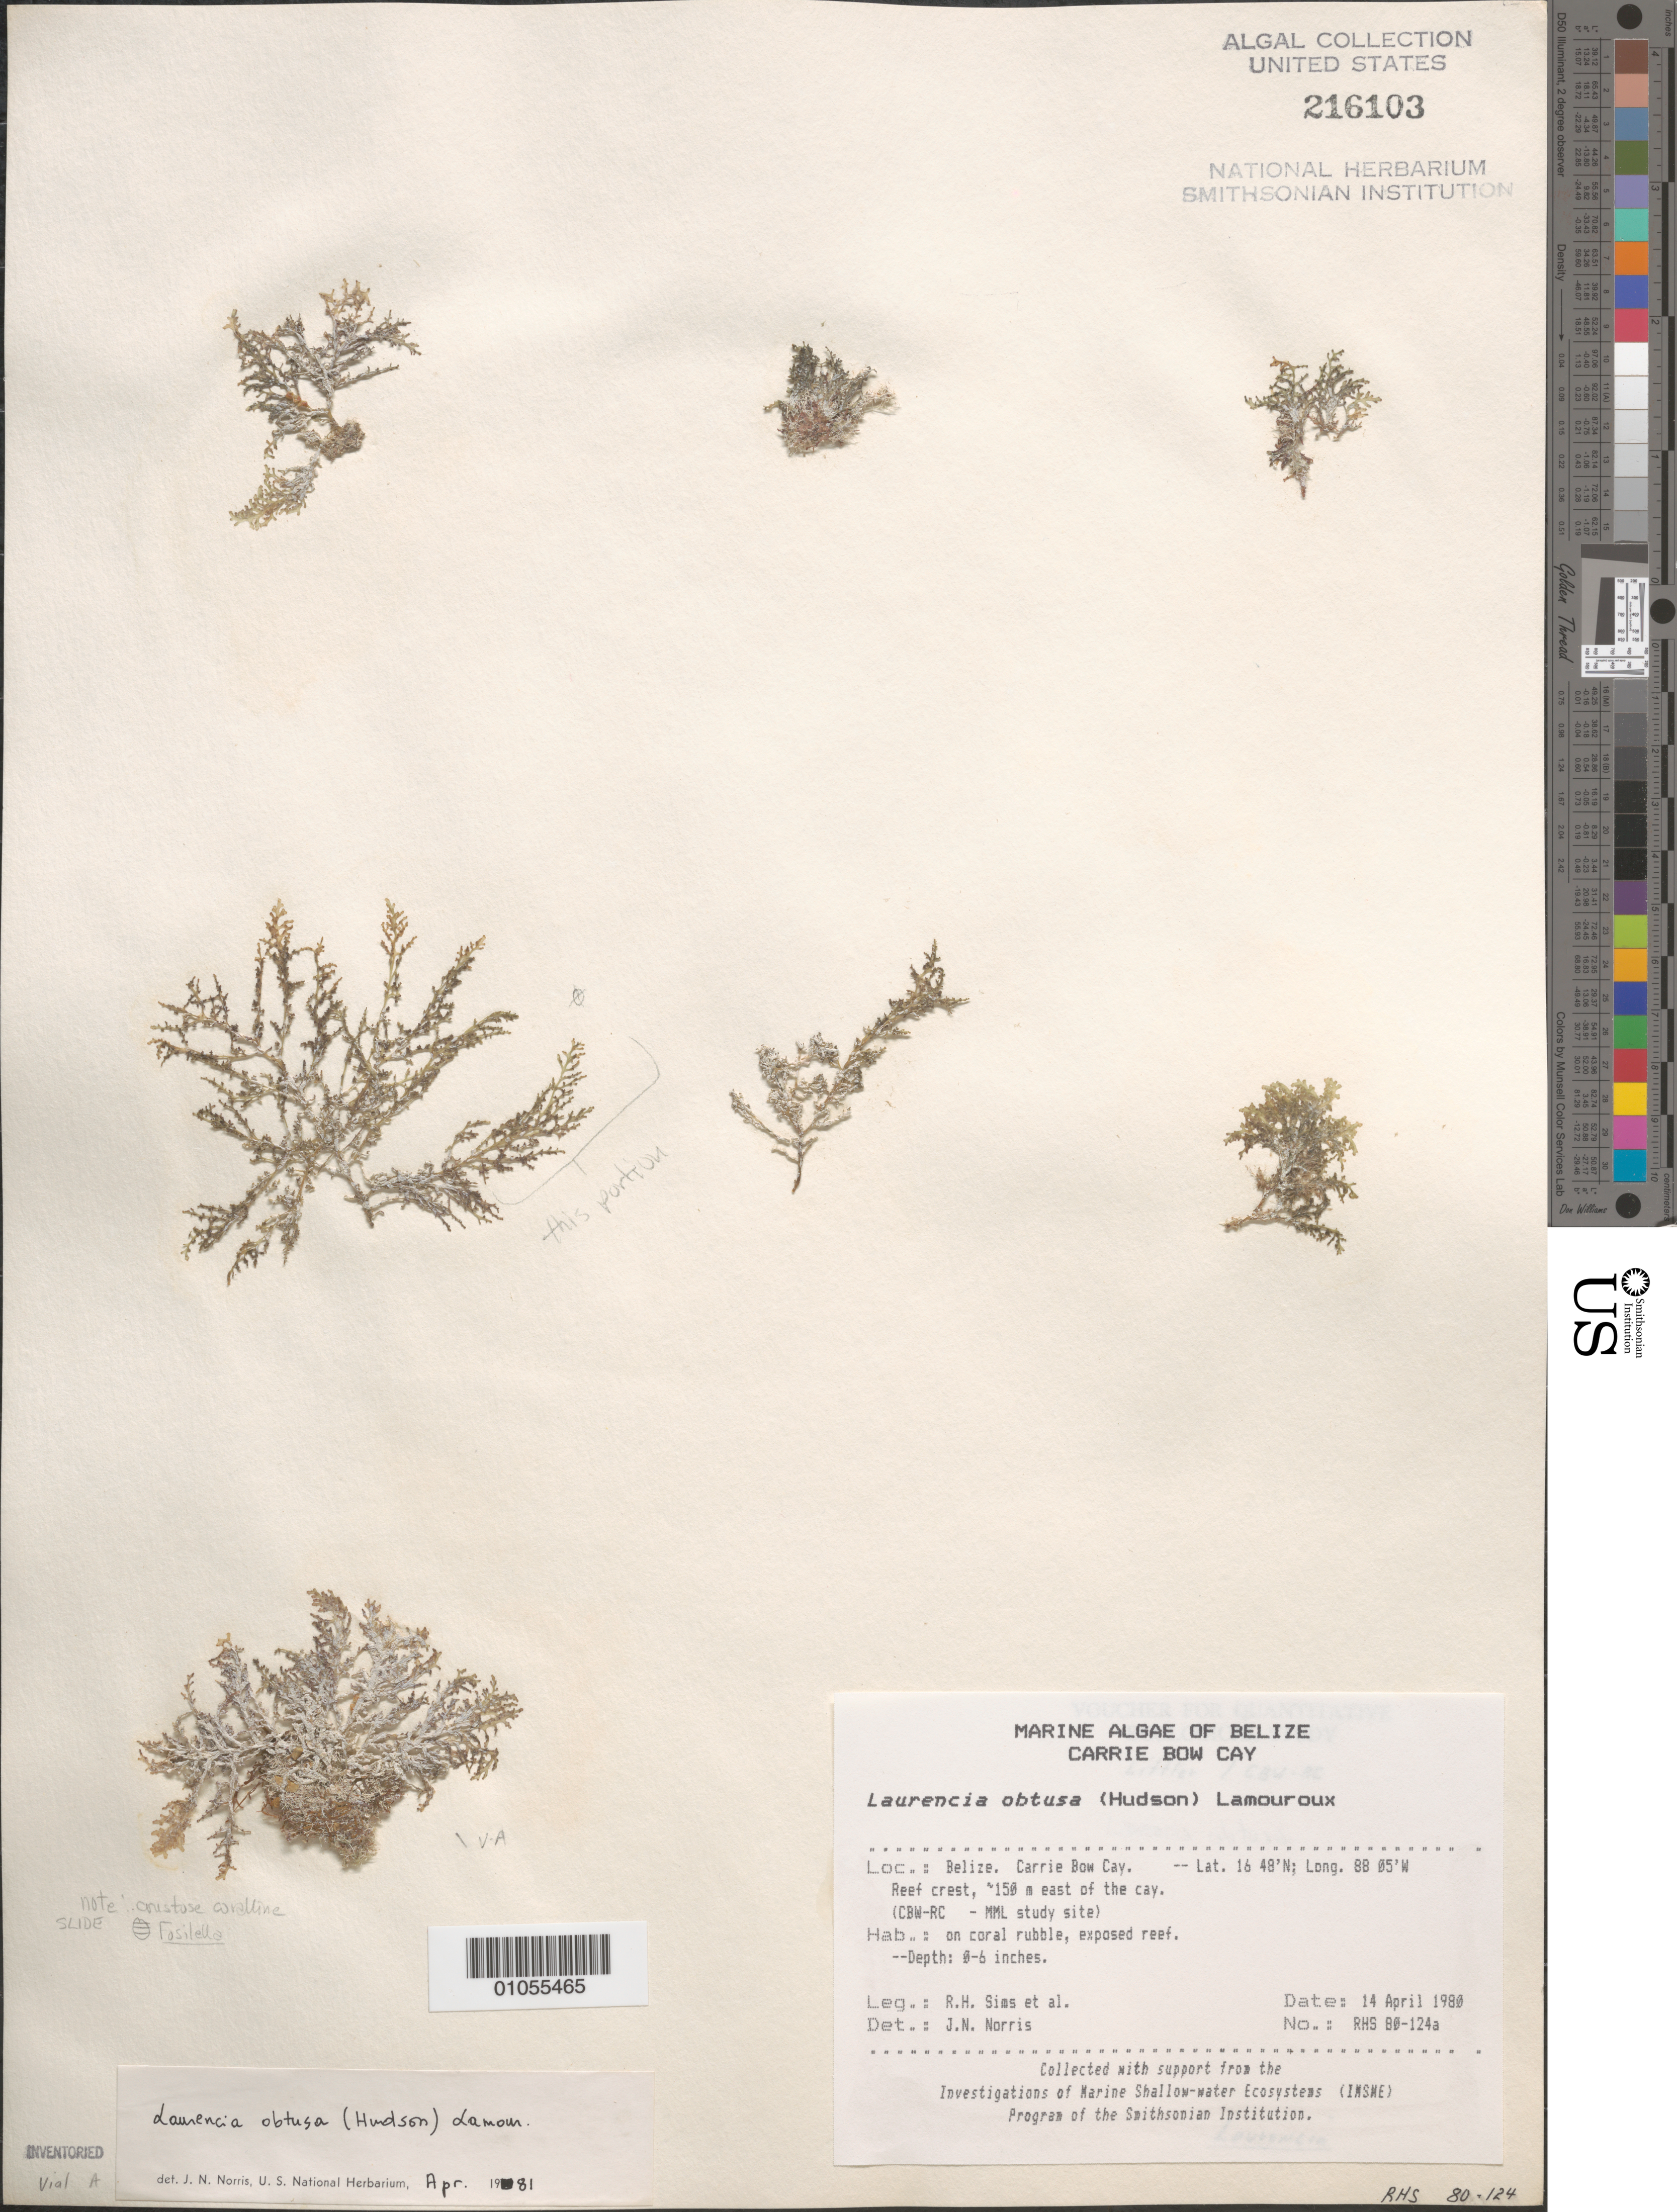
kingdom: Plantae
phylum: Rhodophyta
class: Florideophyceae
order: Ceramiales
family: Rhodomelaceae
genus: Laurencia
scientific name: Laurencia obtusa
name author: (Huds.) J.V.Lamouroux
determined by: Norris, James N.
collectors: R. H. Sims & et al.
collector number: RHS 80-124A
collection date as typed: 14 Apr 1980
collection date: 1980-04-14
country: Belize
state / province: Stann Creek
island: Carrie Bow Cay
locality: Reef crest ca. 150 m east of Carrie Bow Cay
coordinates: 16 48'N, 88 05'W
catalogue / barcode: US 216103